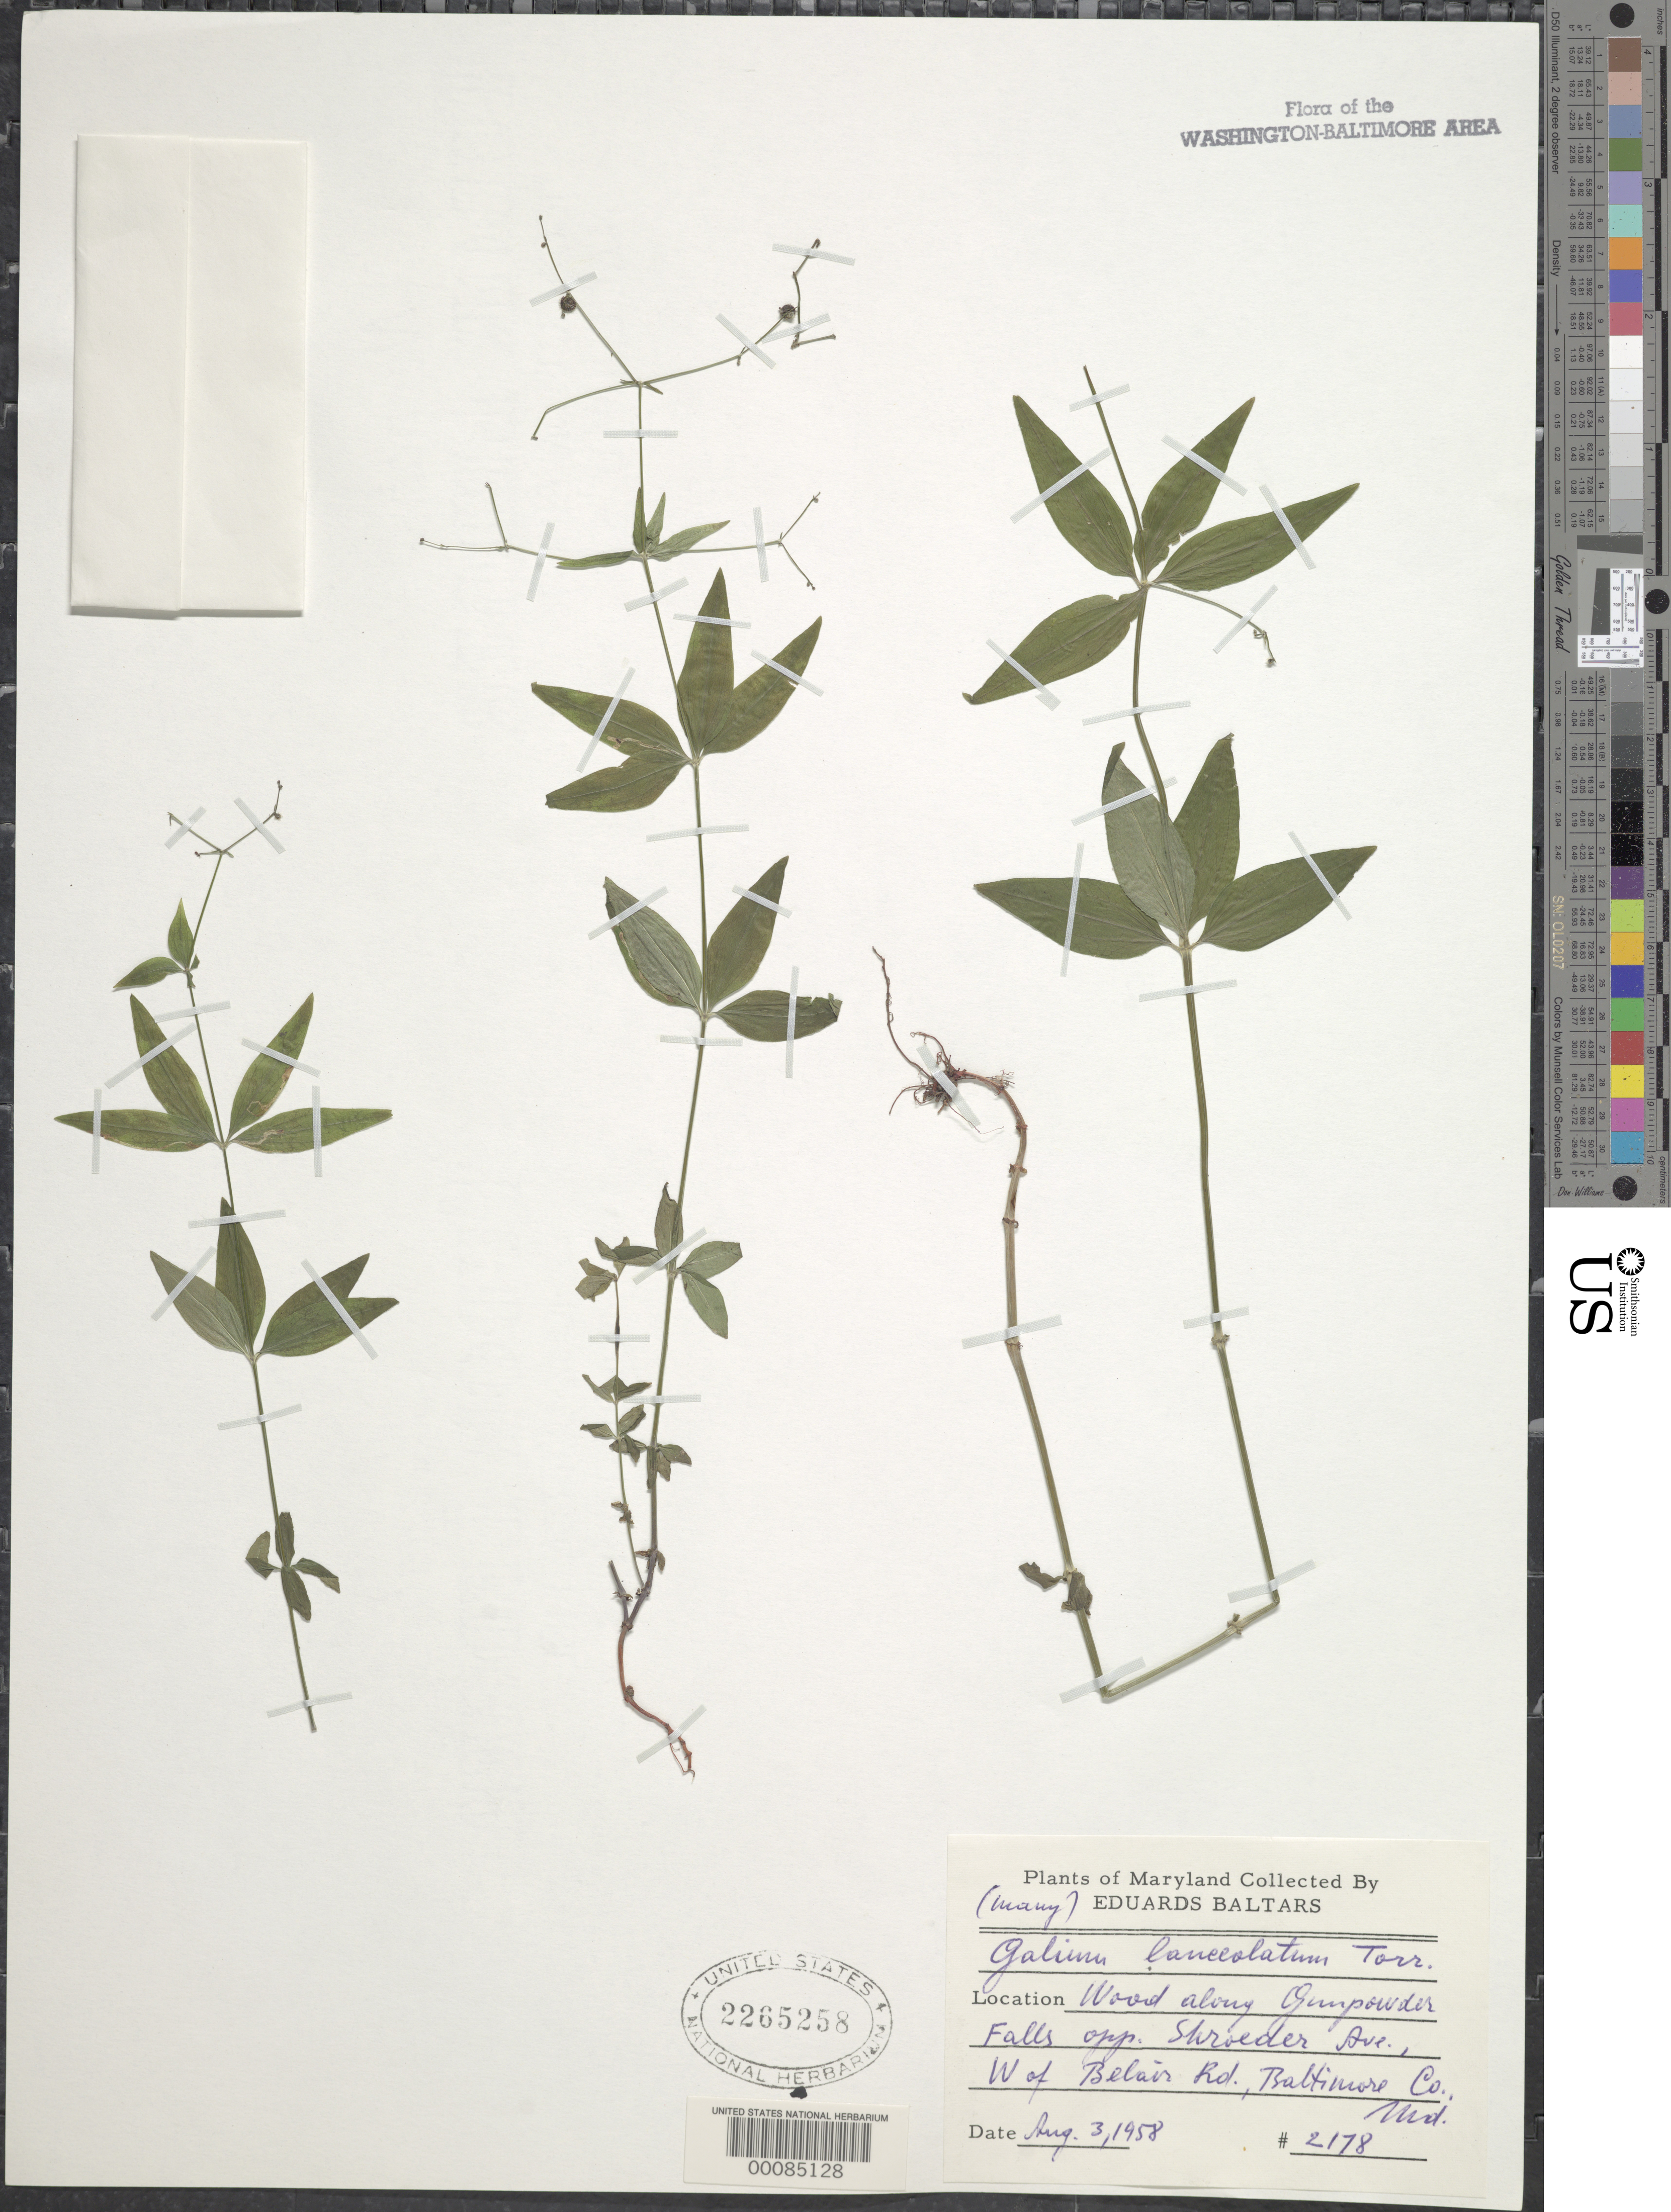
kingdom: Plantae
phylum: Tracheophyta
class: Magnoliopsida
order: Gentianales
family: Rubiaceae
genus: Galium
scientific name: Galium lanceolatum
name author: (Torr. & A. Gray) Torr.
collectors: E. Baltars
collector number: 2178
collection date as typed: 03 Aug 1958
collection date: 1958-08-03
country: United States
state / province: Maryland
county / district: Baltimore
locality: Gunpowder Falls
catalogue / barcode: US 2265258